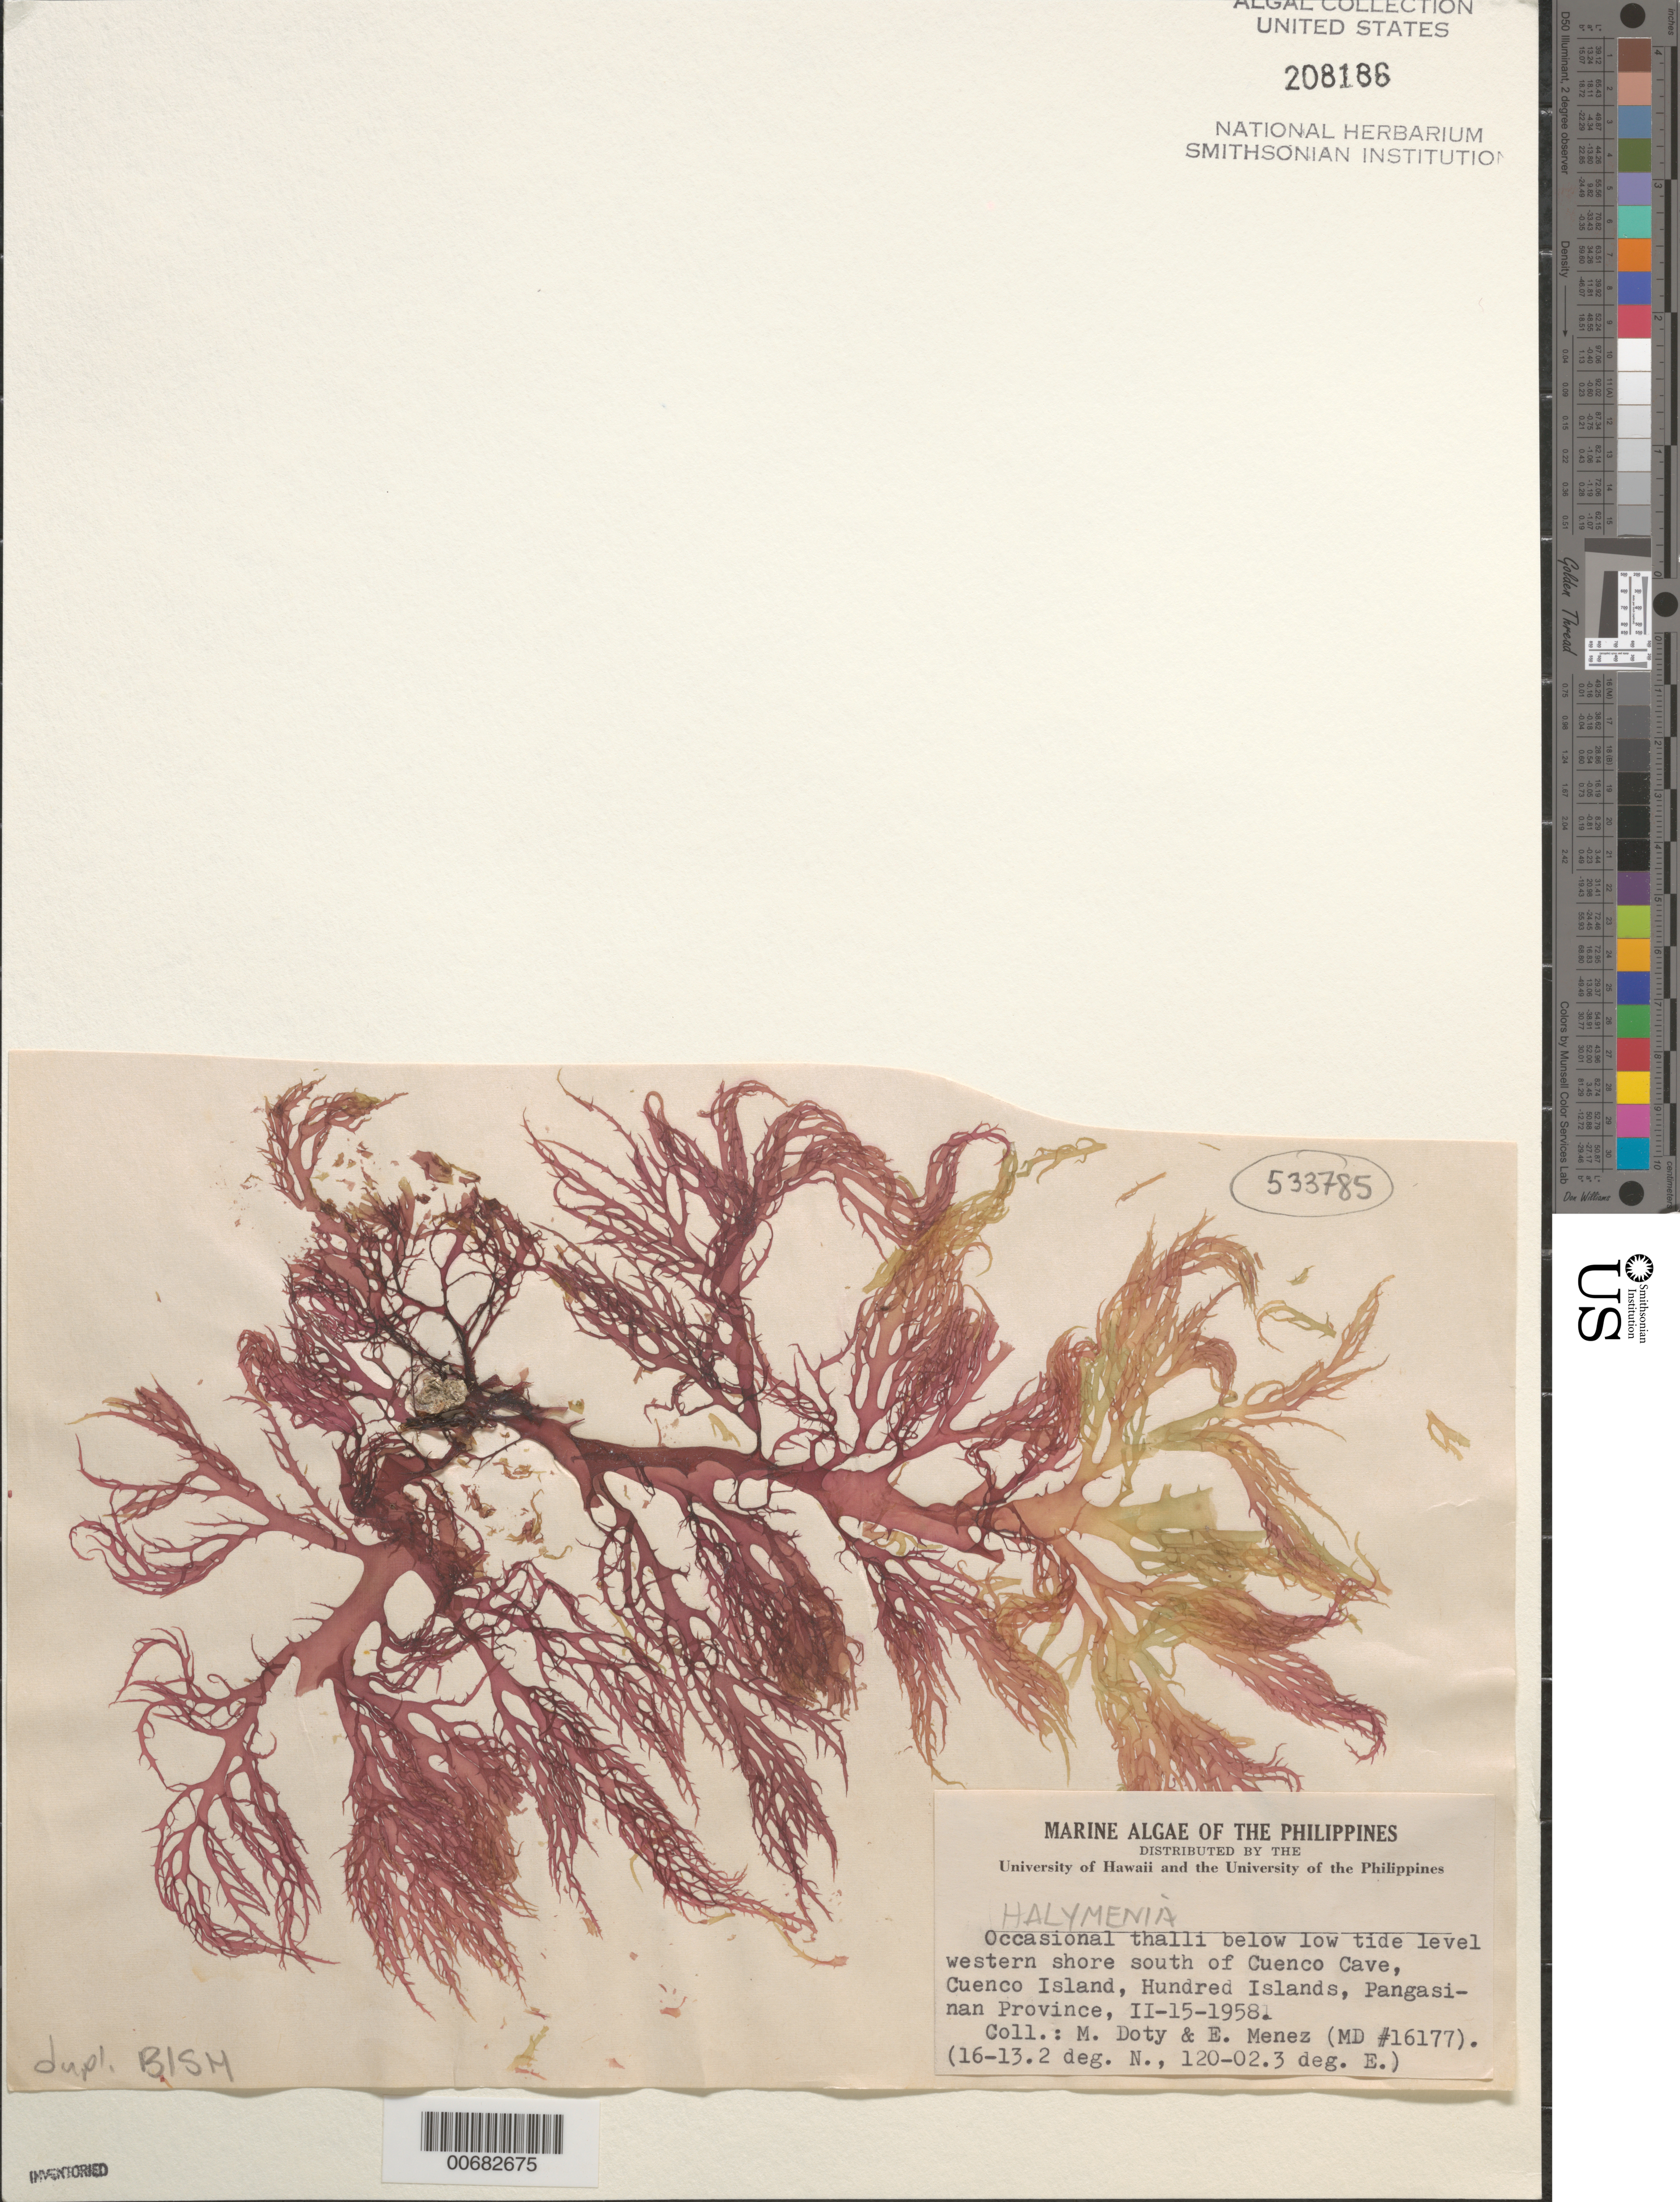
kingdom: Plantae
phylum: Rhodophyta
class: Florideophyceae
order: Halymeniales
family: Halymeniaceae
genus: Halymenia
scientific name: Halymenia sp.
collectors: M. S. Doty & Meñez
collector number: MSD 16177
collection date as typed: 15 Feb 1958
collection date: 1958-02-15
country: Philippines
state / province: Ilocos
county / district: Pangasinan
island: Cuenco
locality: Western shore south of Cuenco Cave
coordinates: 16-13.2 deg. N, 120-02.3 deg. E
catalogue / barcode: US 208186